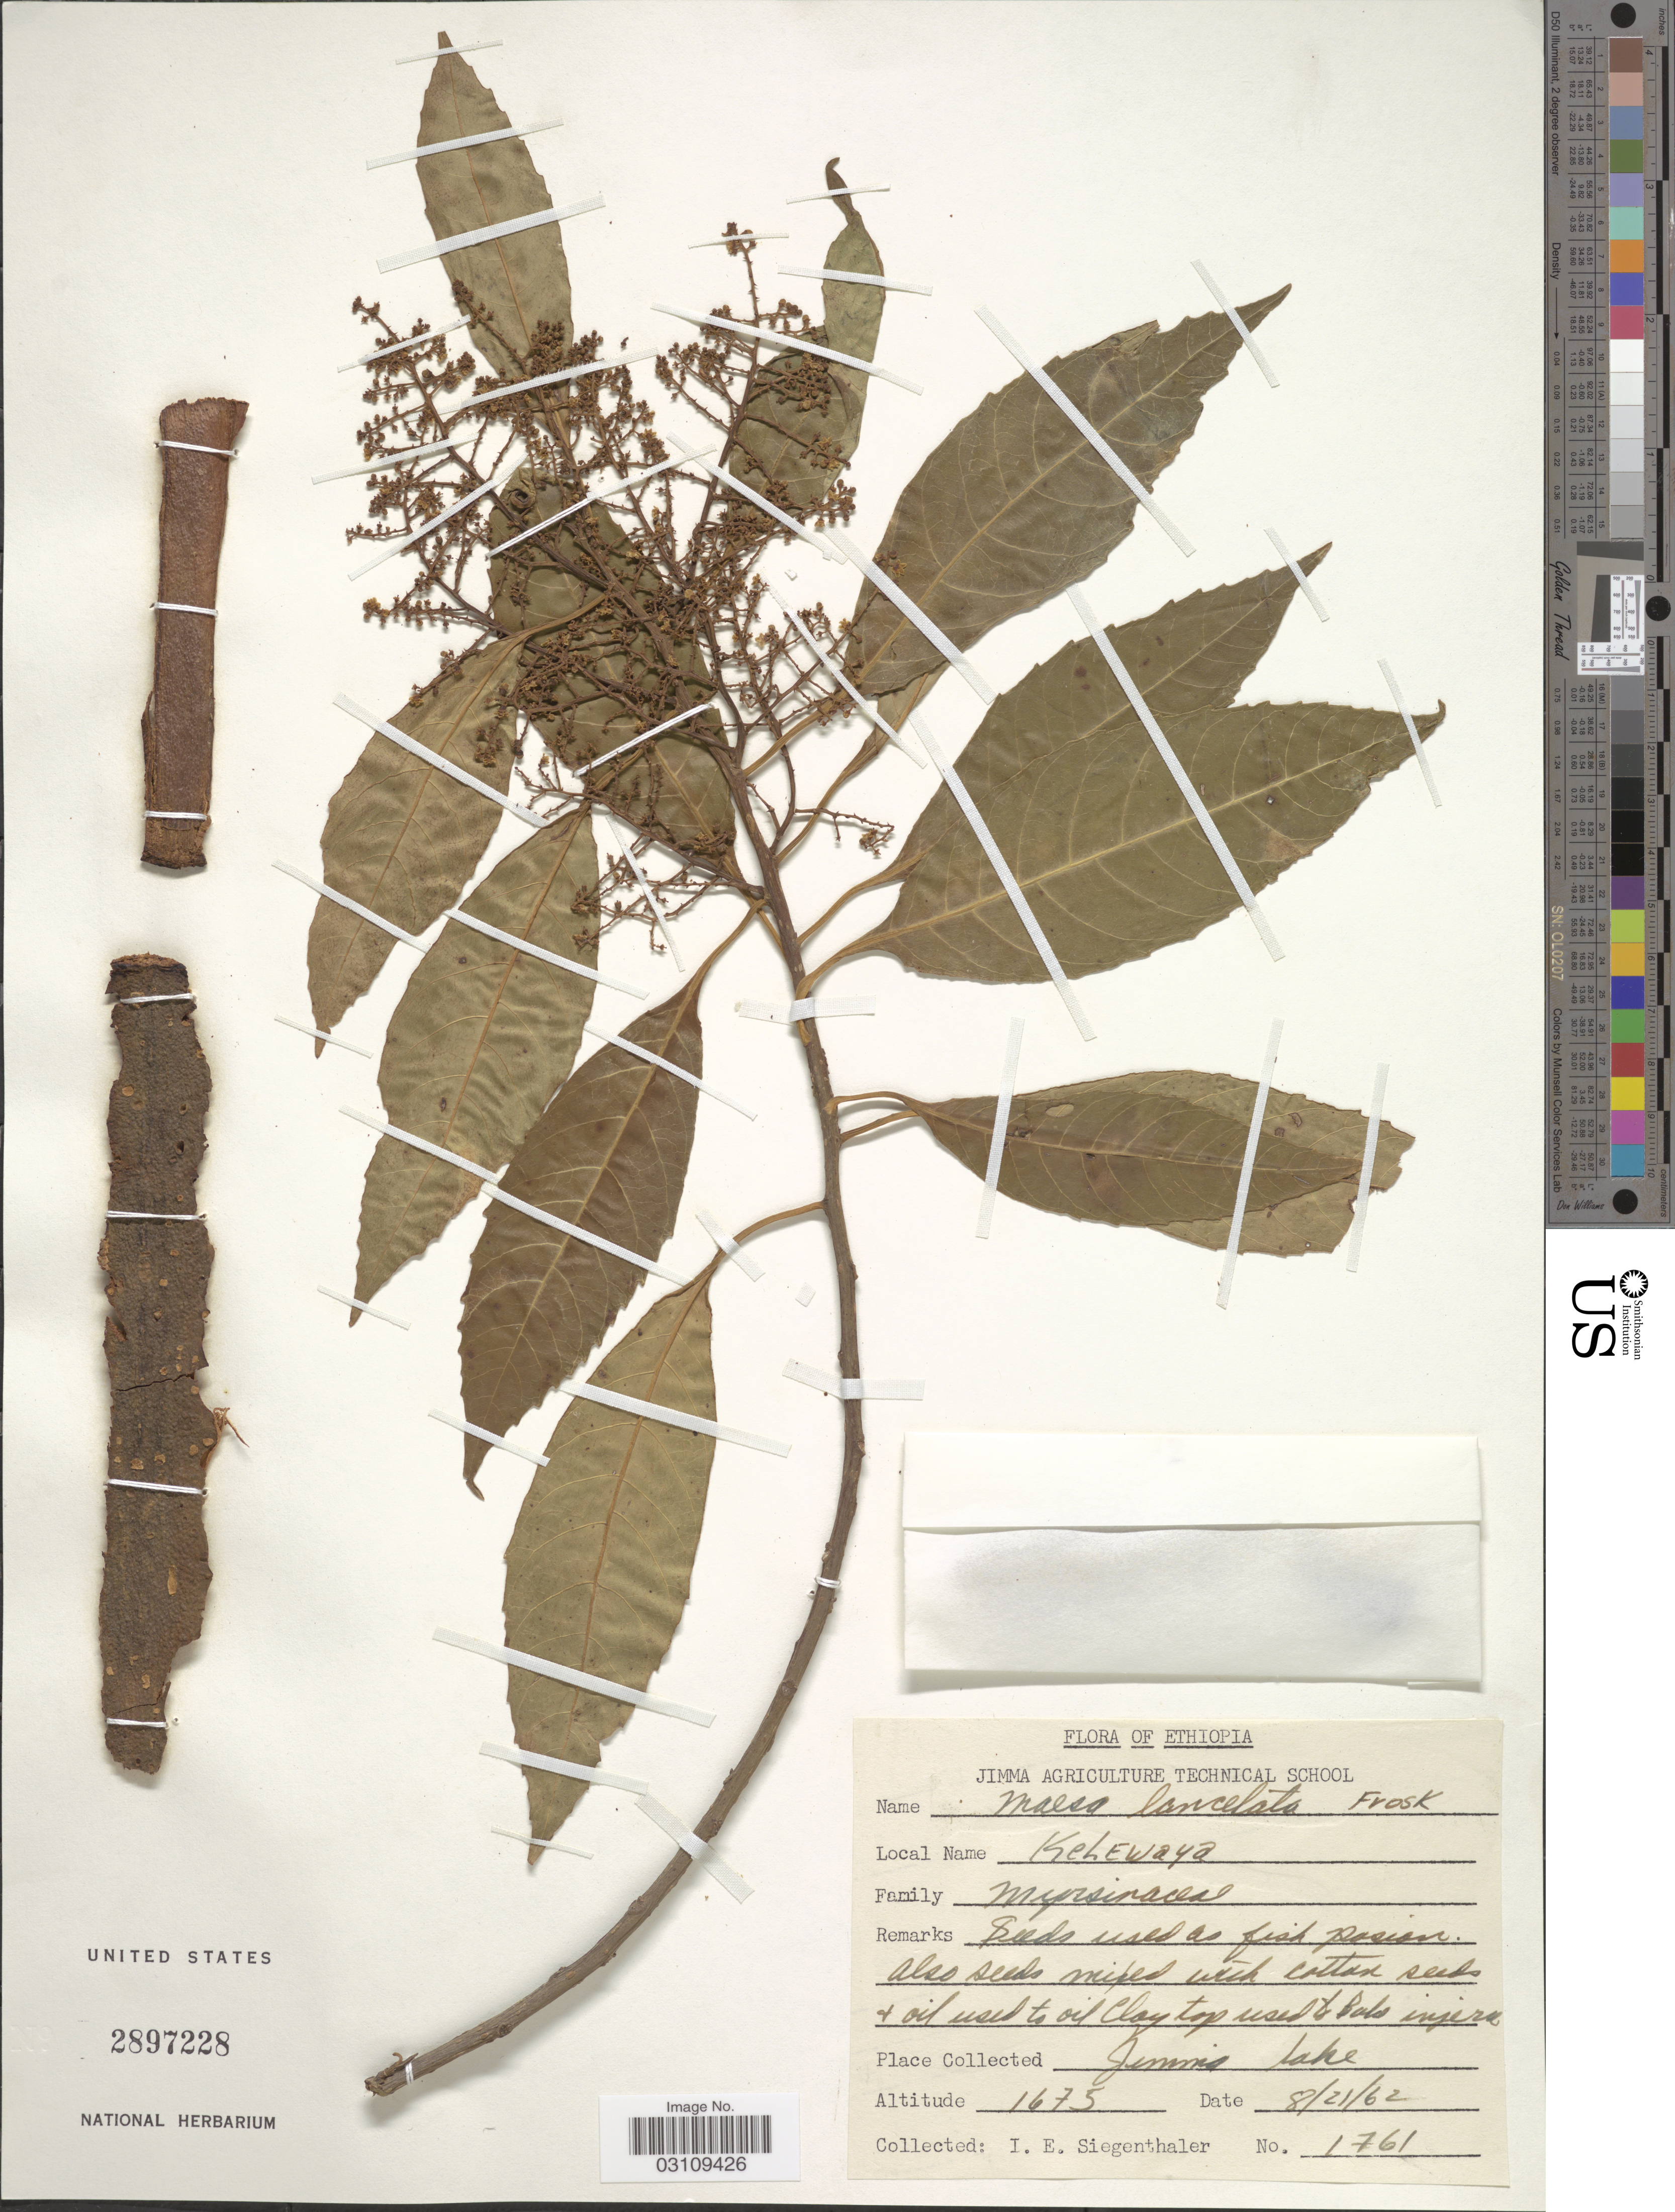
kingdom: Plantae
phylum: Tracheophyta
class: Magnoliopsida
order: Ericales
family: Primulaceae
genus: Maesa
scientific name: Maesa lanceolata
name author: Forssk.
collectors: I. Siegenthaler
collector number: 1761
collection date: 1962-08-21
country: Ethiopia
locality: Jumnia [interpreted] lake.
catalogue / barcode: US 2897228